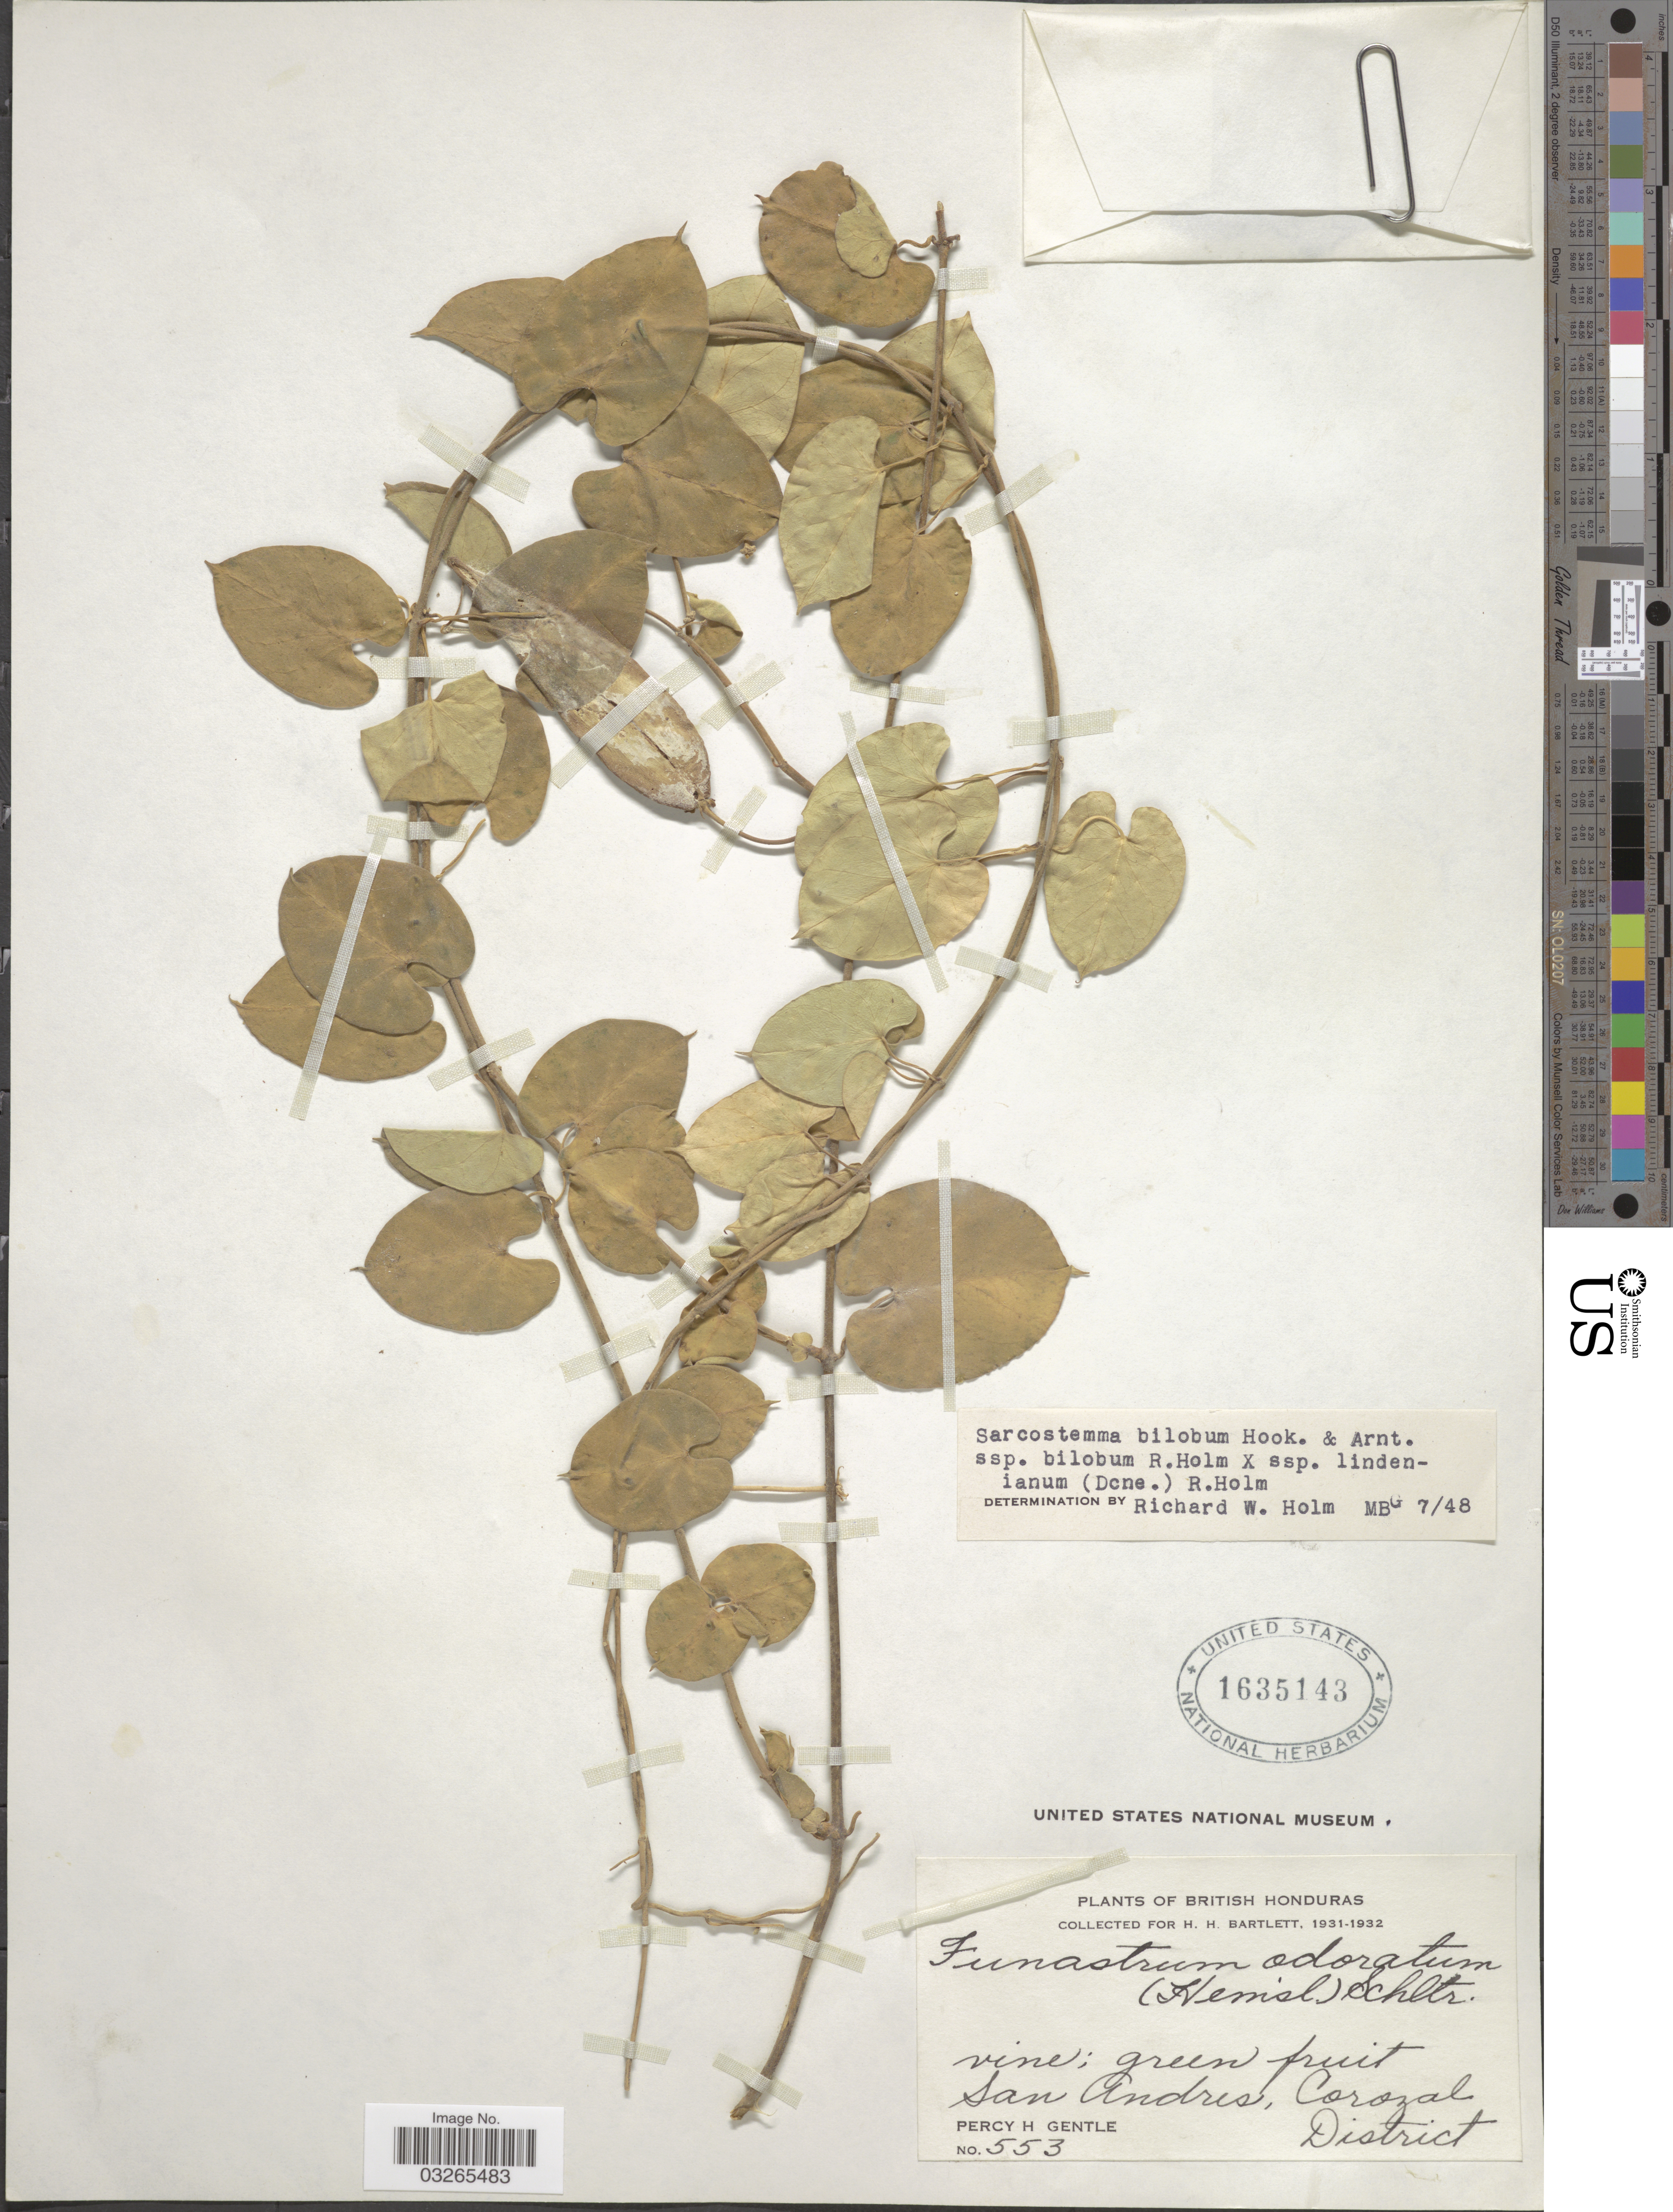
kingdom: Plantae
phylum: Tracheophyta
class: Magnoliopsida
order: Gentianales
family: Apocynaceae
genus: Sarcostemma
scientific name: Sarcostemma bilobum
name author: Hook. & Arn.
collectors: P. H. Gentle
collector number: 553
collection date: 1931/1932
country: Belize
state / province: Corozal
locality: British Honduras. San Andres, Corozal District.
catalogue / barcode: US 1635143